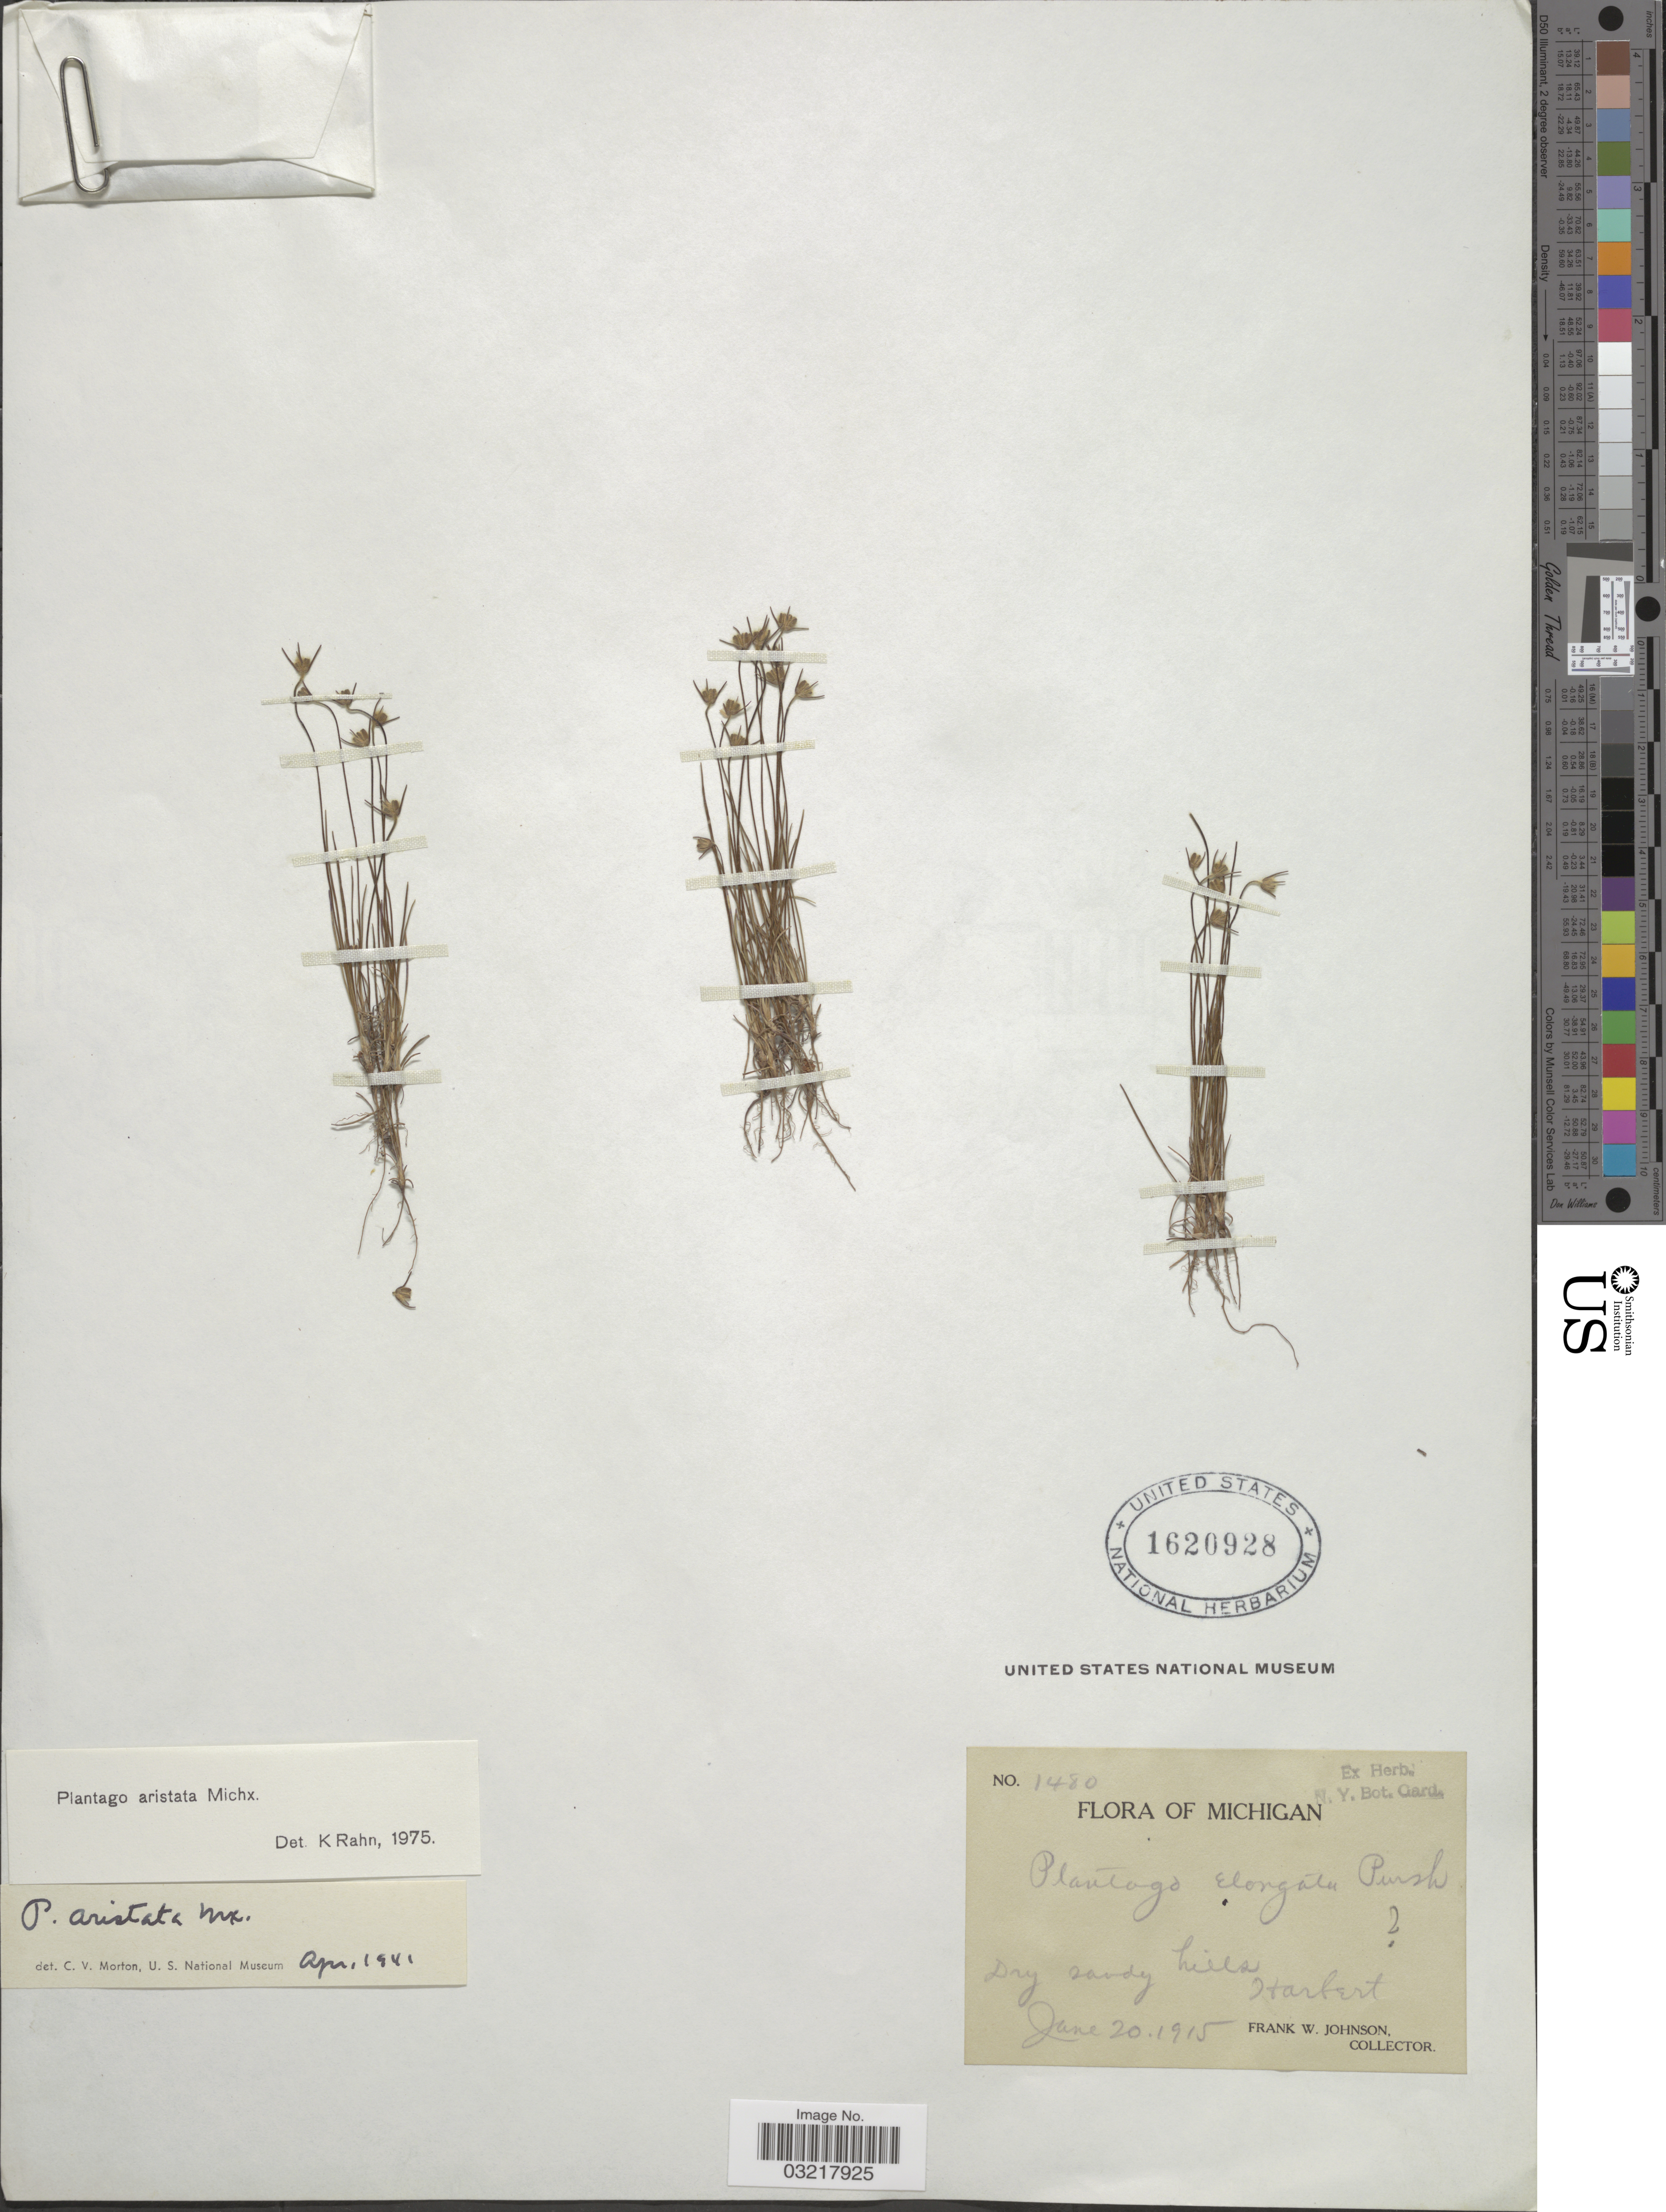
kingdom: Plantae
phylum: Tracheophyta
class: Magnoliopsida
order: Lamiales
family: Plantaginaceae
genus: Plantago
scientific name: Plantago aristata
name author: Michx.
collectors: F. W. Johnson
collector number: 1480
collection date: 1915-06-20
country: United States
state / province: Michigan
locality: Harbert.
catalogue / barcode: US 1620928